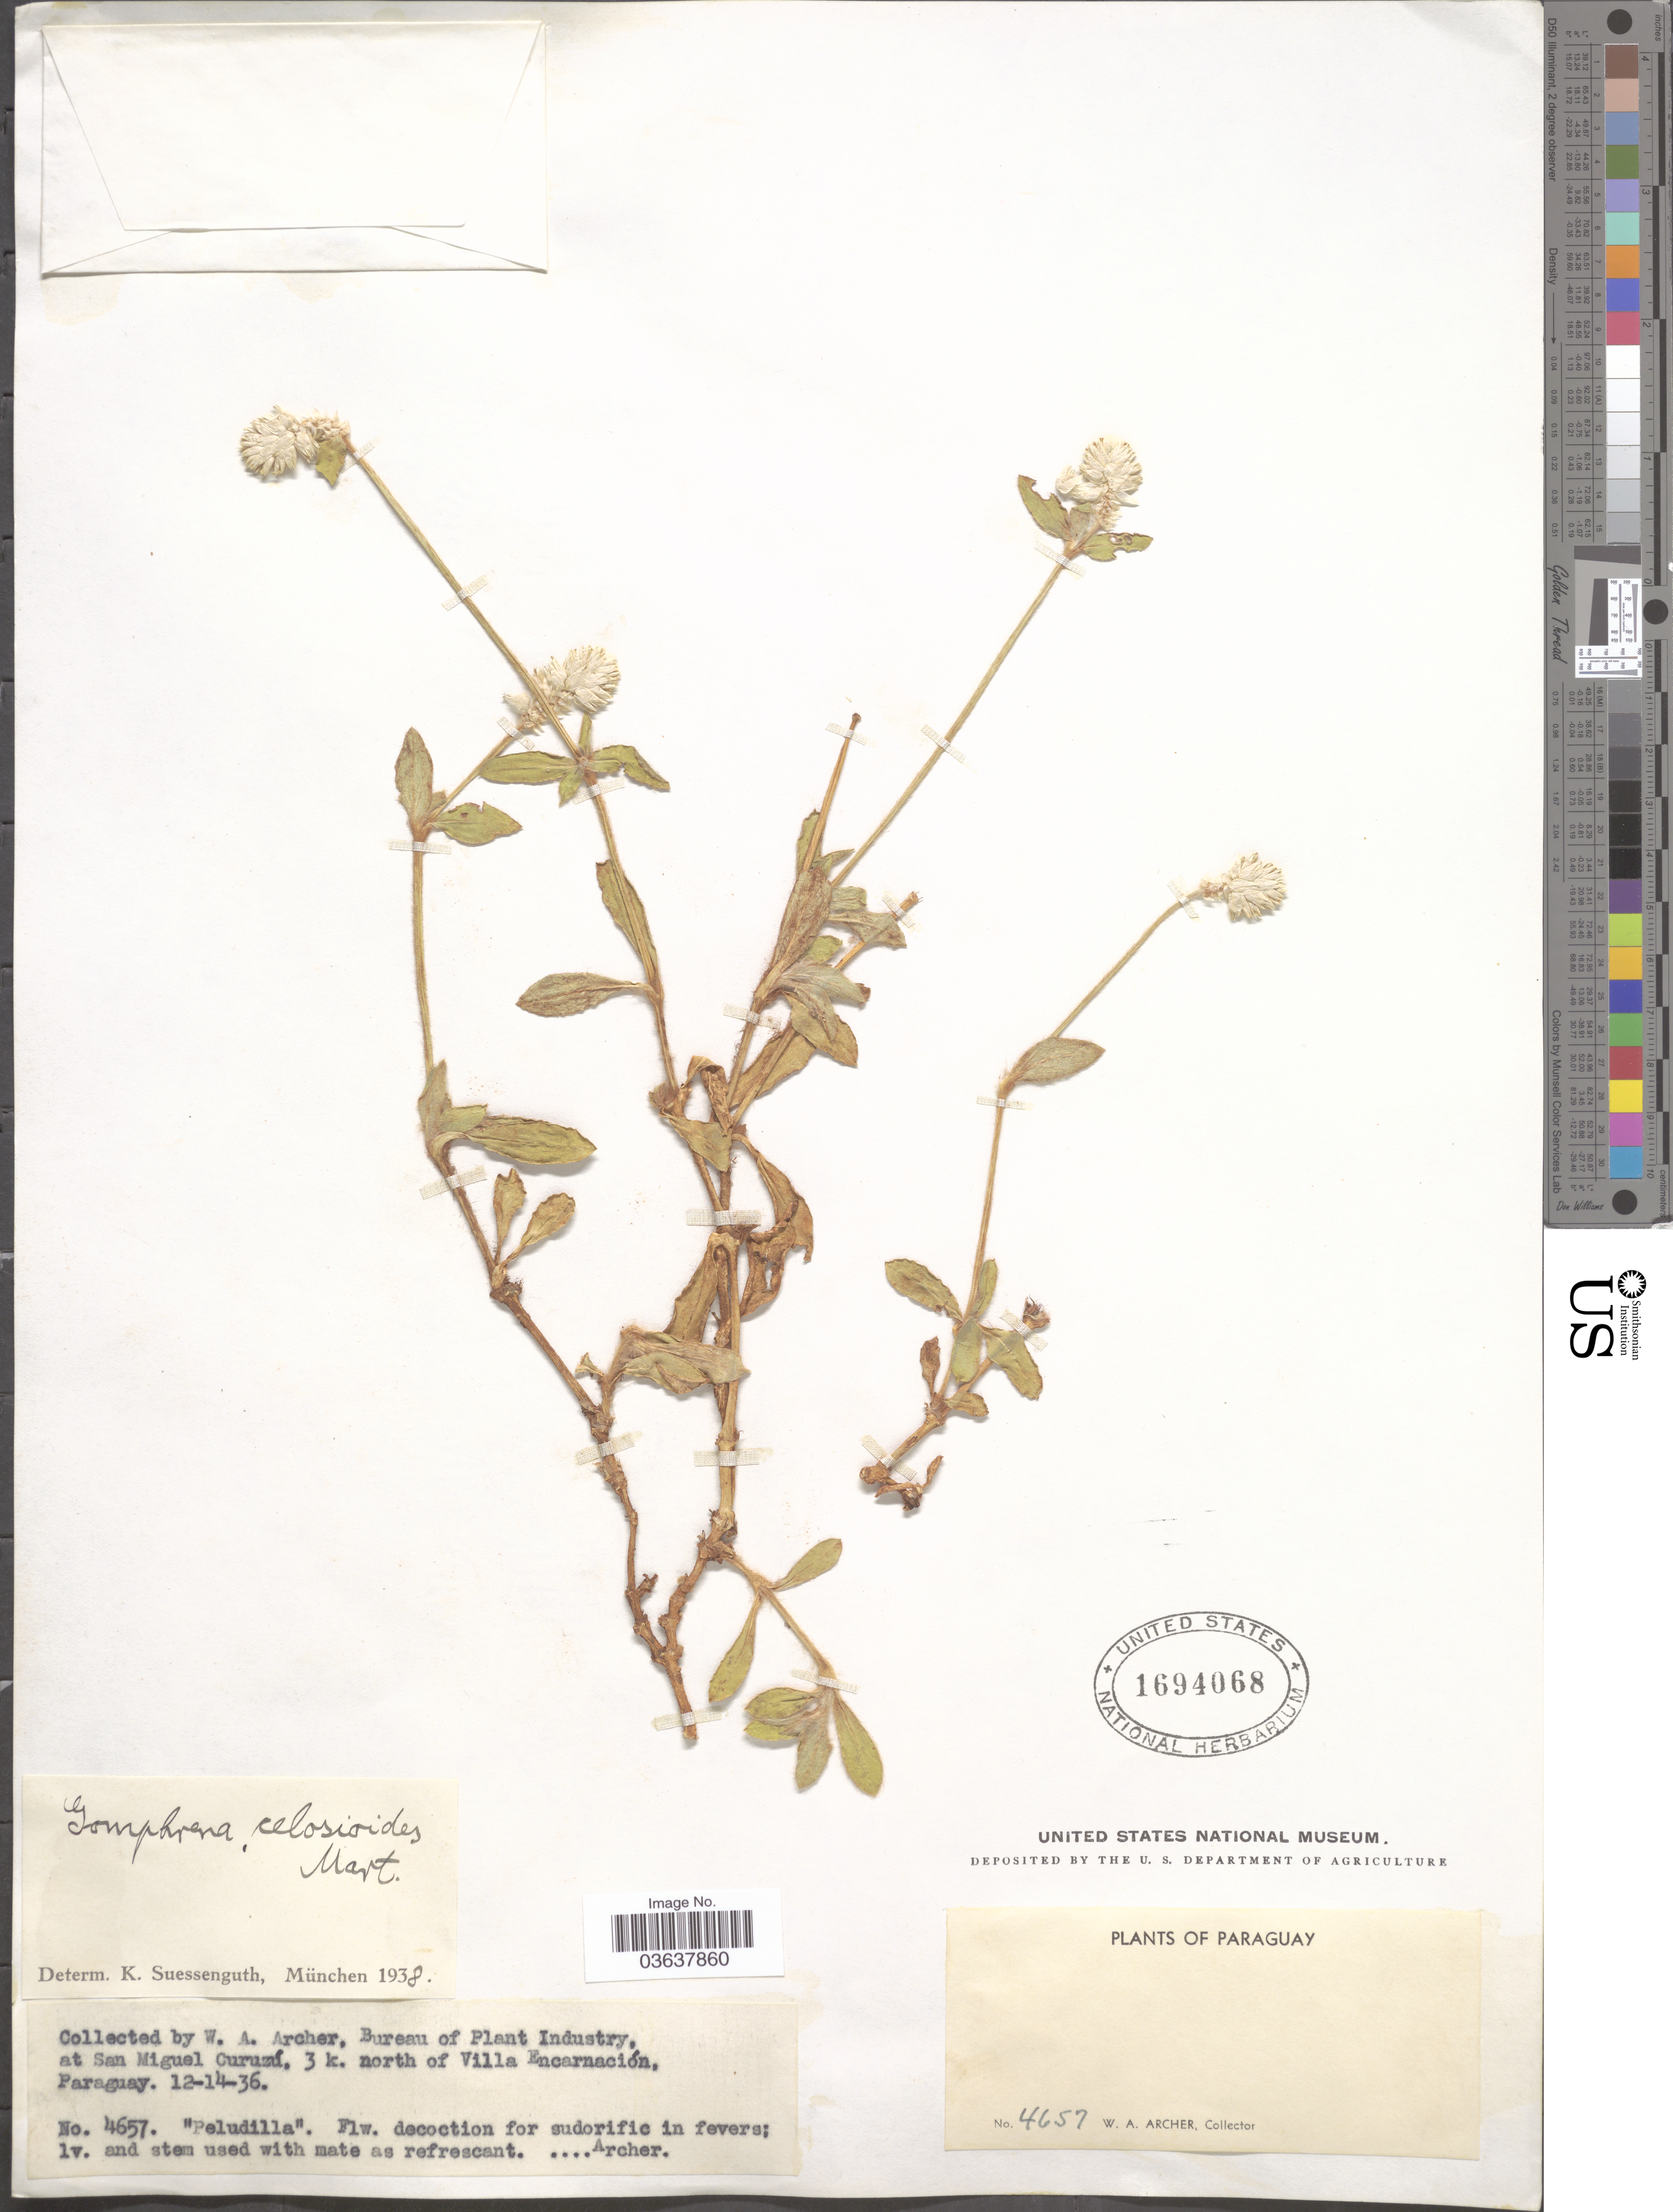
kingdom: Plantae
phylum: Tracheophyta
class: Magnoliopsida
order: Caryophyllales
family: Amaranthaceae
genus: Gomphrena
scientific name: Gomphrena celosioides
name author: Mart.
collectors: W. Archer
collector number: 4657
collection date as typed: Transcribed d/m/y: 14/12/36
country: Paraguay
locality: At San Miguel Curuzaí, 3 k. north of Villa Encarnación.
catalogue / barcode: US 1694068